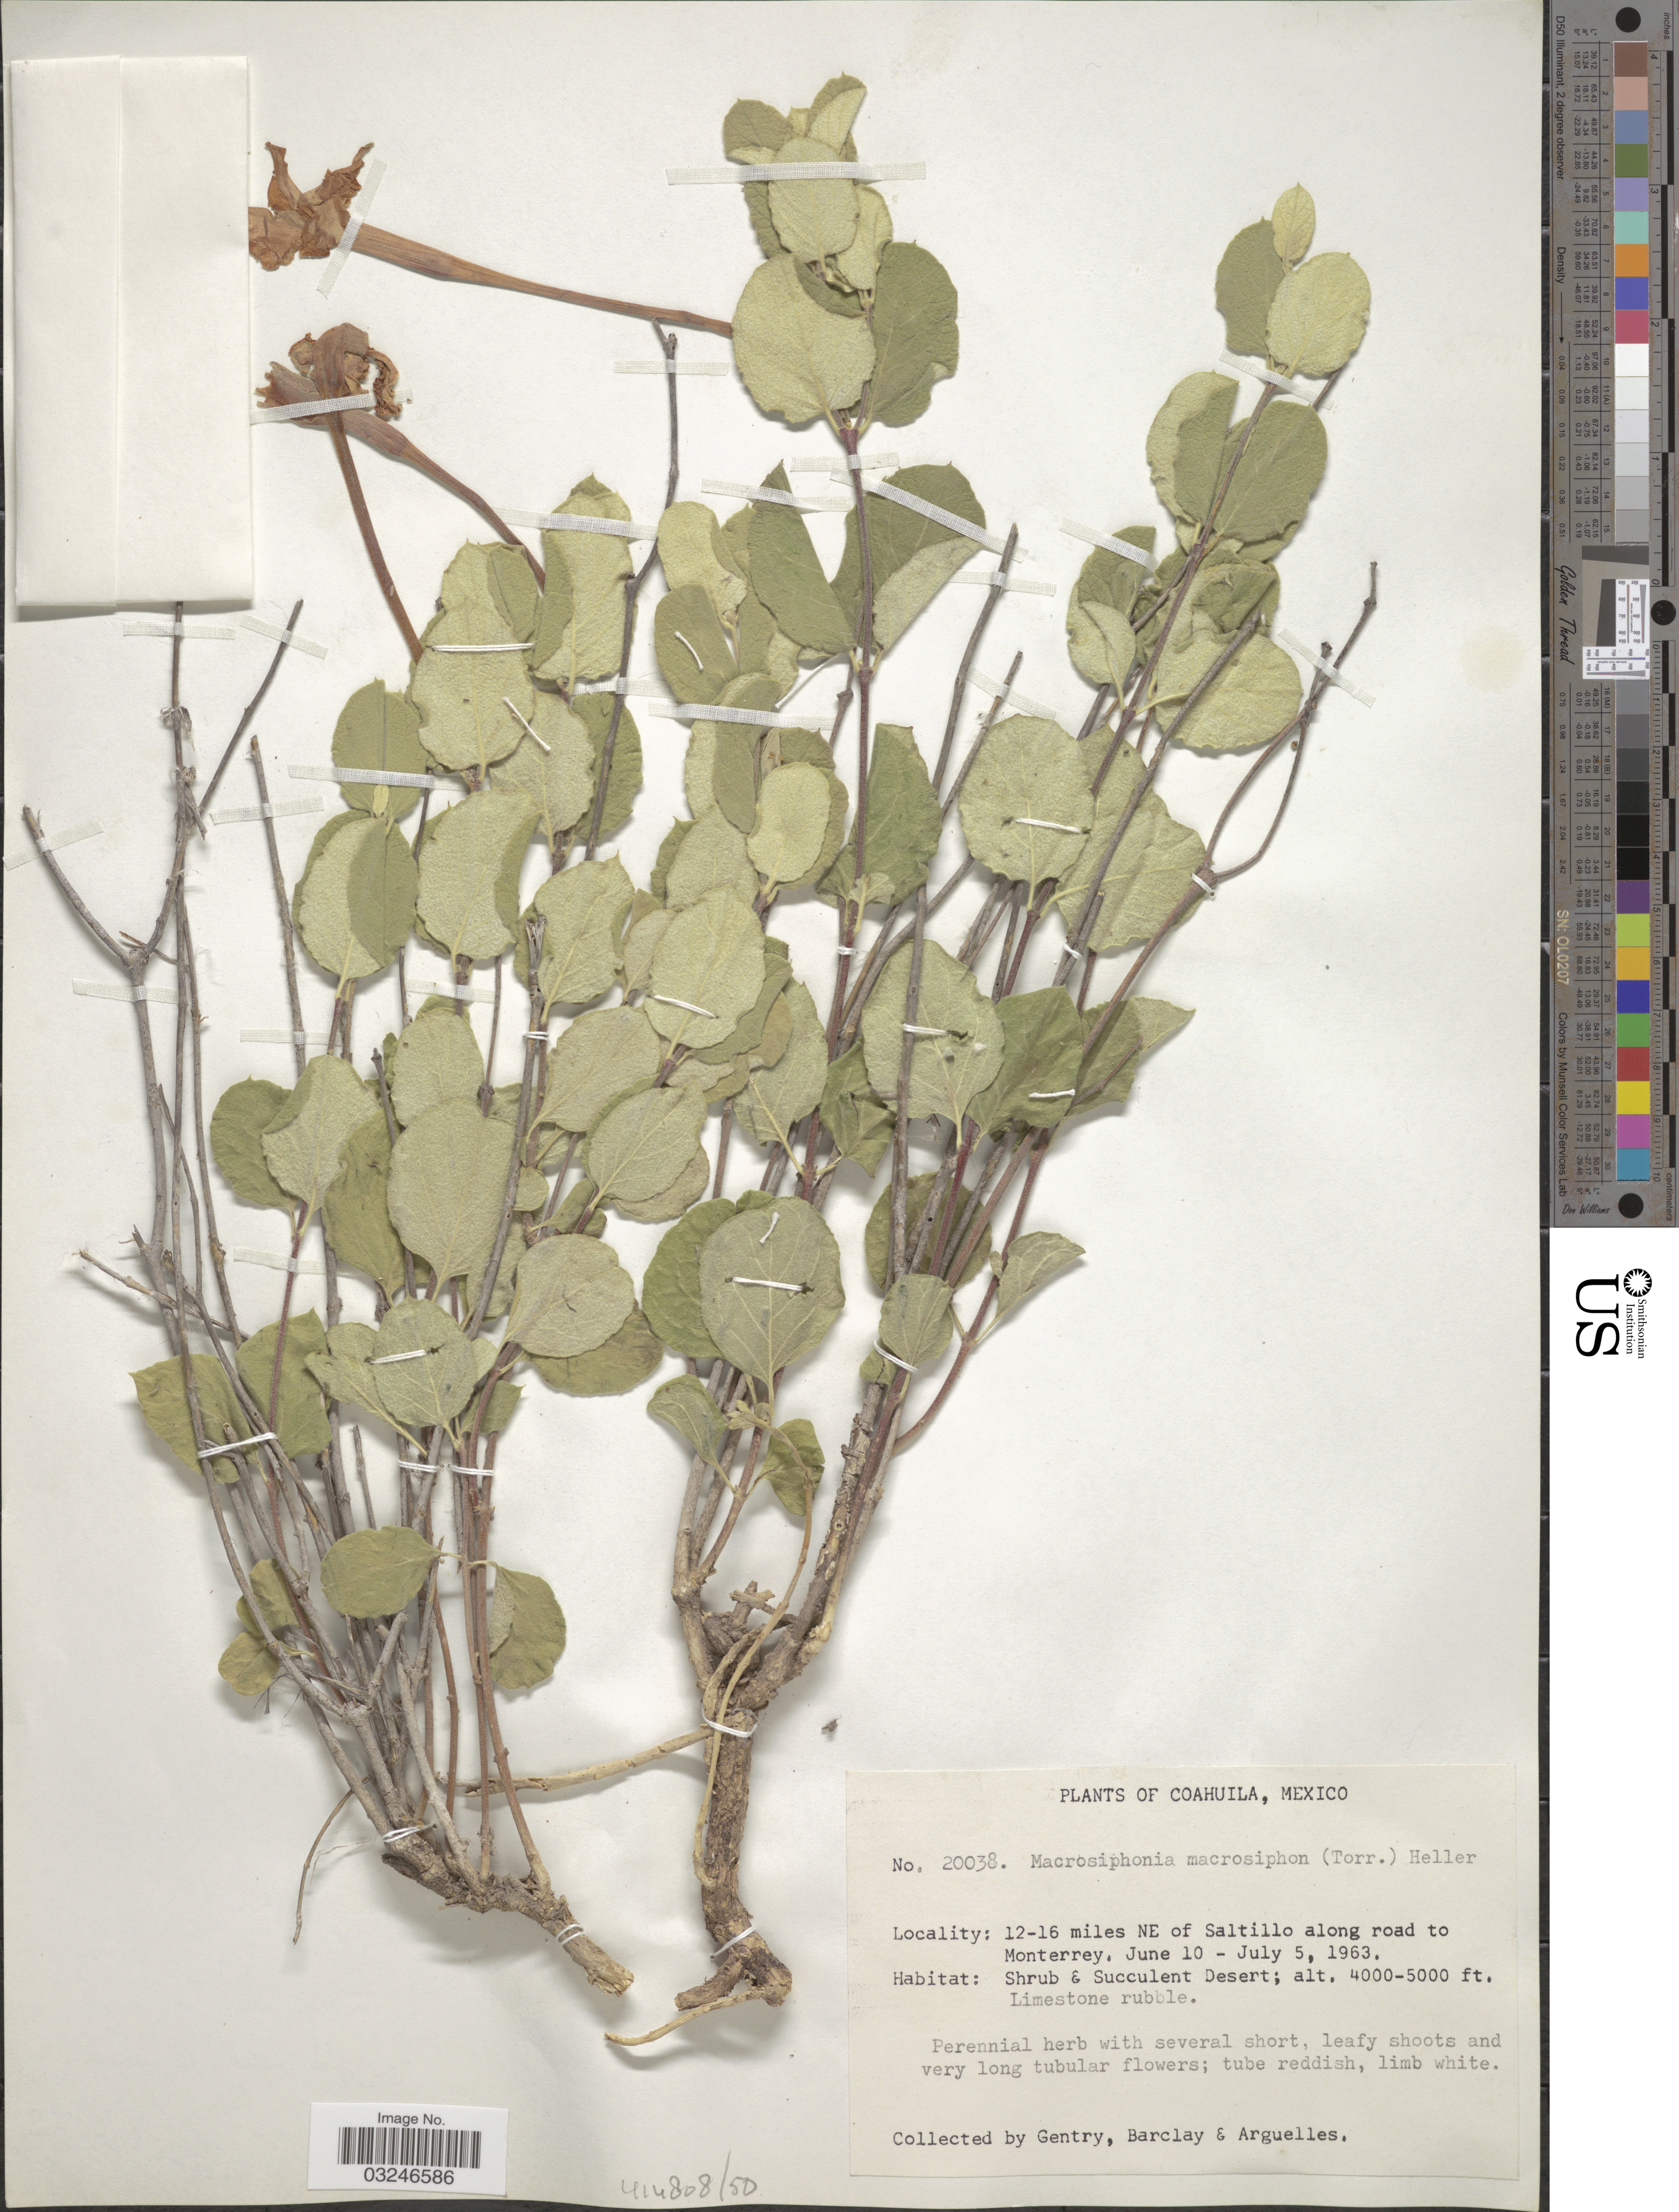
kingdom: Plantae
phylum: Tracheophyta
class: Magnoliopsida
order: Gentianales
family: Apocynaceae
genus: Macrosiphonia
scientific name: Macrosiphonia lanuginosa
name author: (M. Martens & Galeotti) Hemsl.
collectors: Gentry, --, -- Barclay & Arguelles, --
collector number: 20038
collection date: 1963-06-10/1963-07-05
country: Mexico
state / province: Coahuila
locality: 12-16 miles NE of Saltillo along road to Monterrey.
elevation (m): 1219